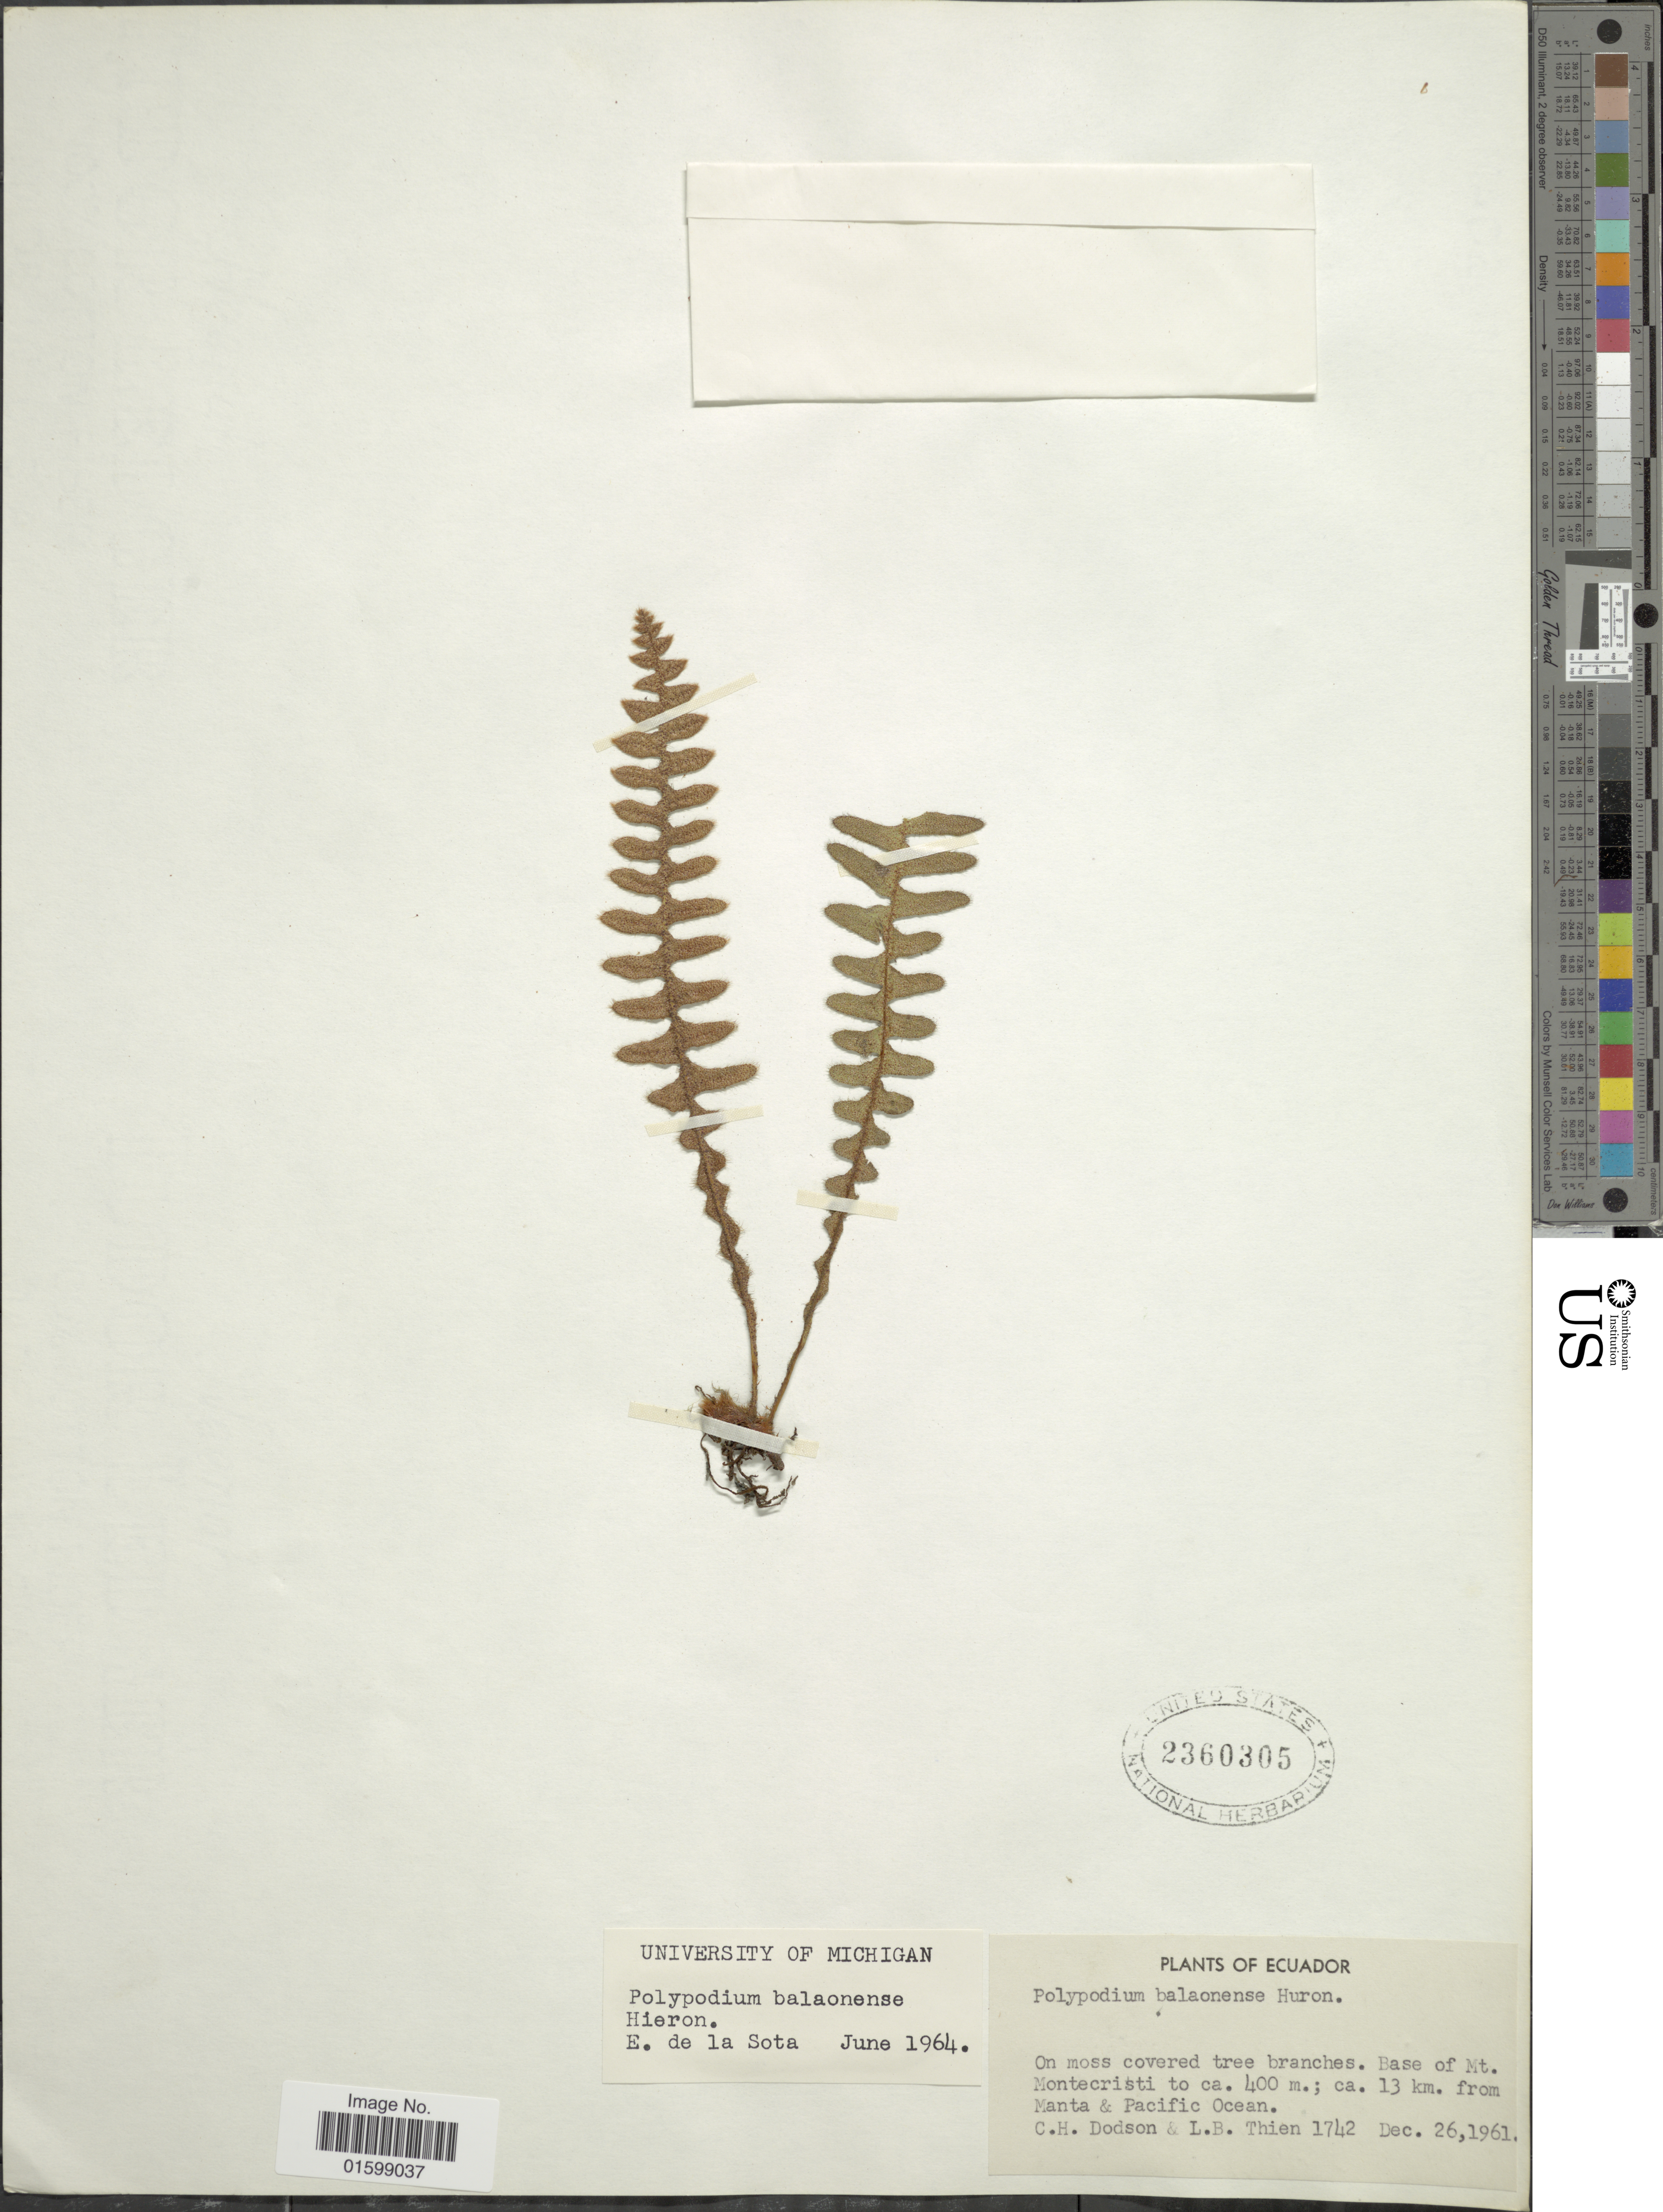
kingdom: Plantae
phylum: Tracheophyta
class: Polypodiopsida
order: Polypodiales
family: Polypodiaceae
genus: Pleopeltis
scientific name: Pleopeltis balaonensis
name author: (Hieron.)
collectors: C. H. Dodson & L. Thien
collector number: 1742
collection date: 1961-12-26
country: Ecuador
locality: On moss covered tree branches, base of Mt. Montecristi to ca. 13 km. from Manta & Pacific Ocean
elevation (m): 400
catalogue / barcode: US 2360305